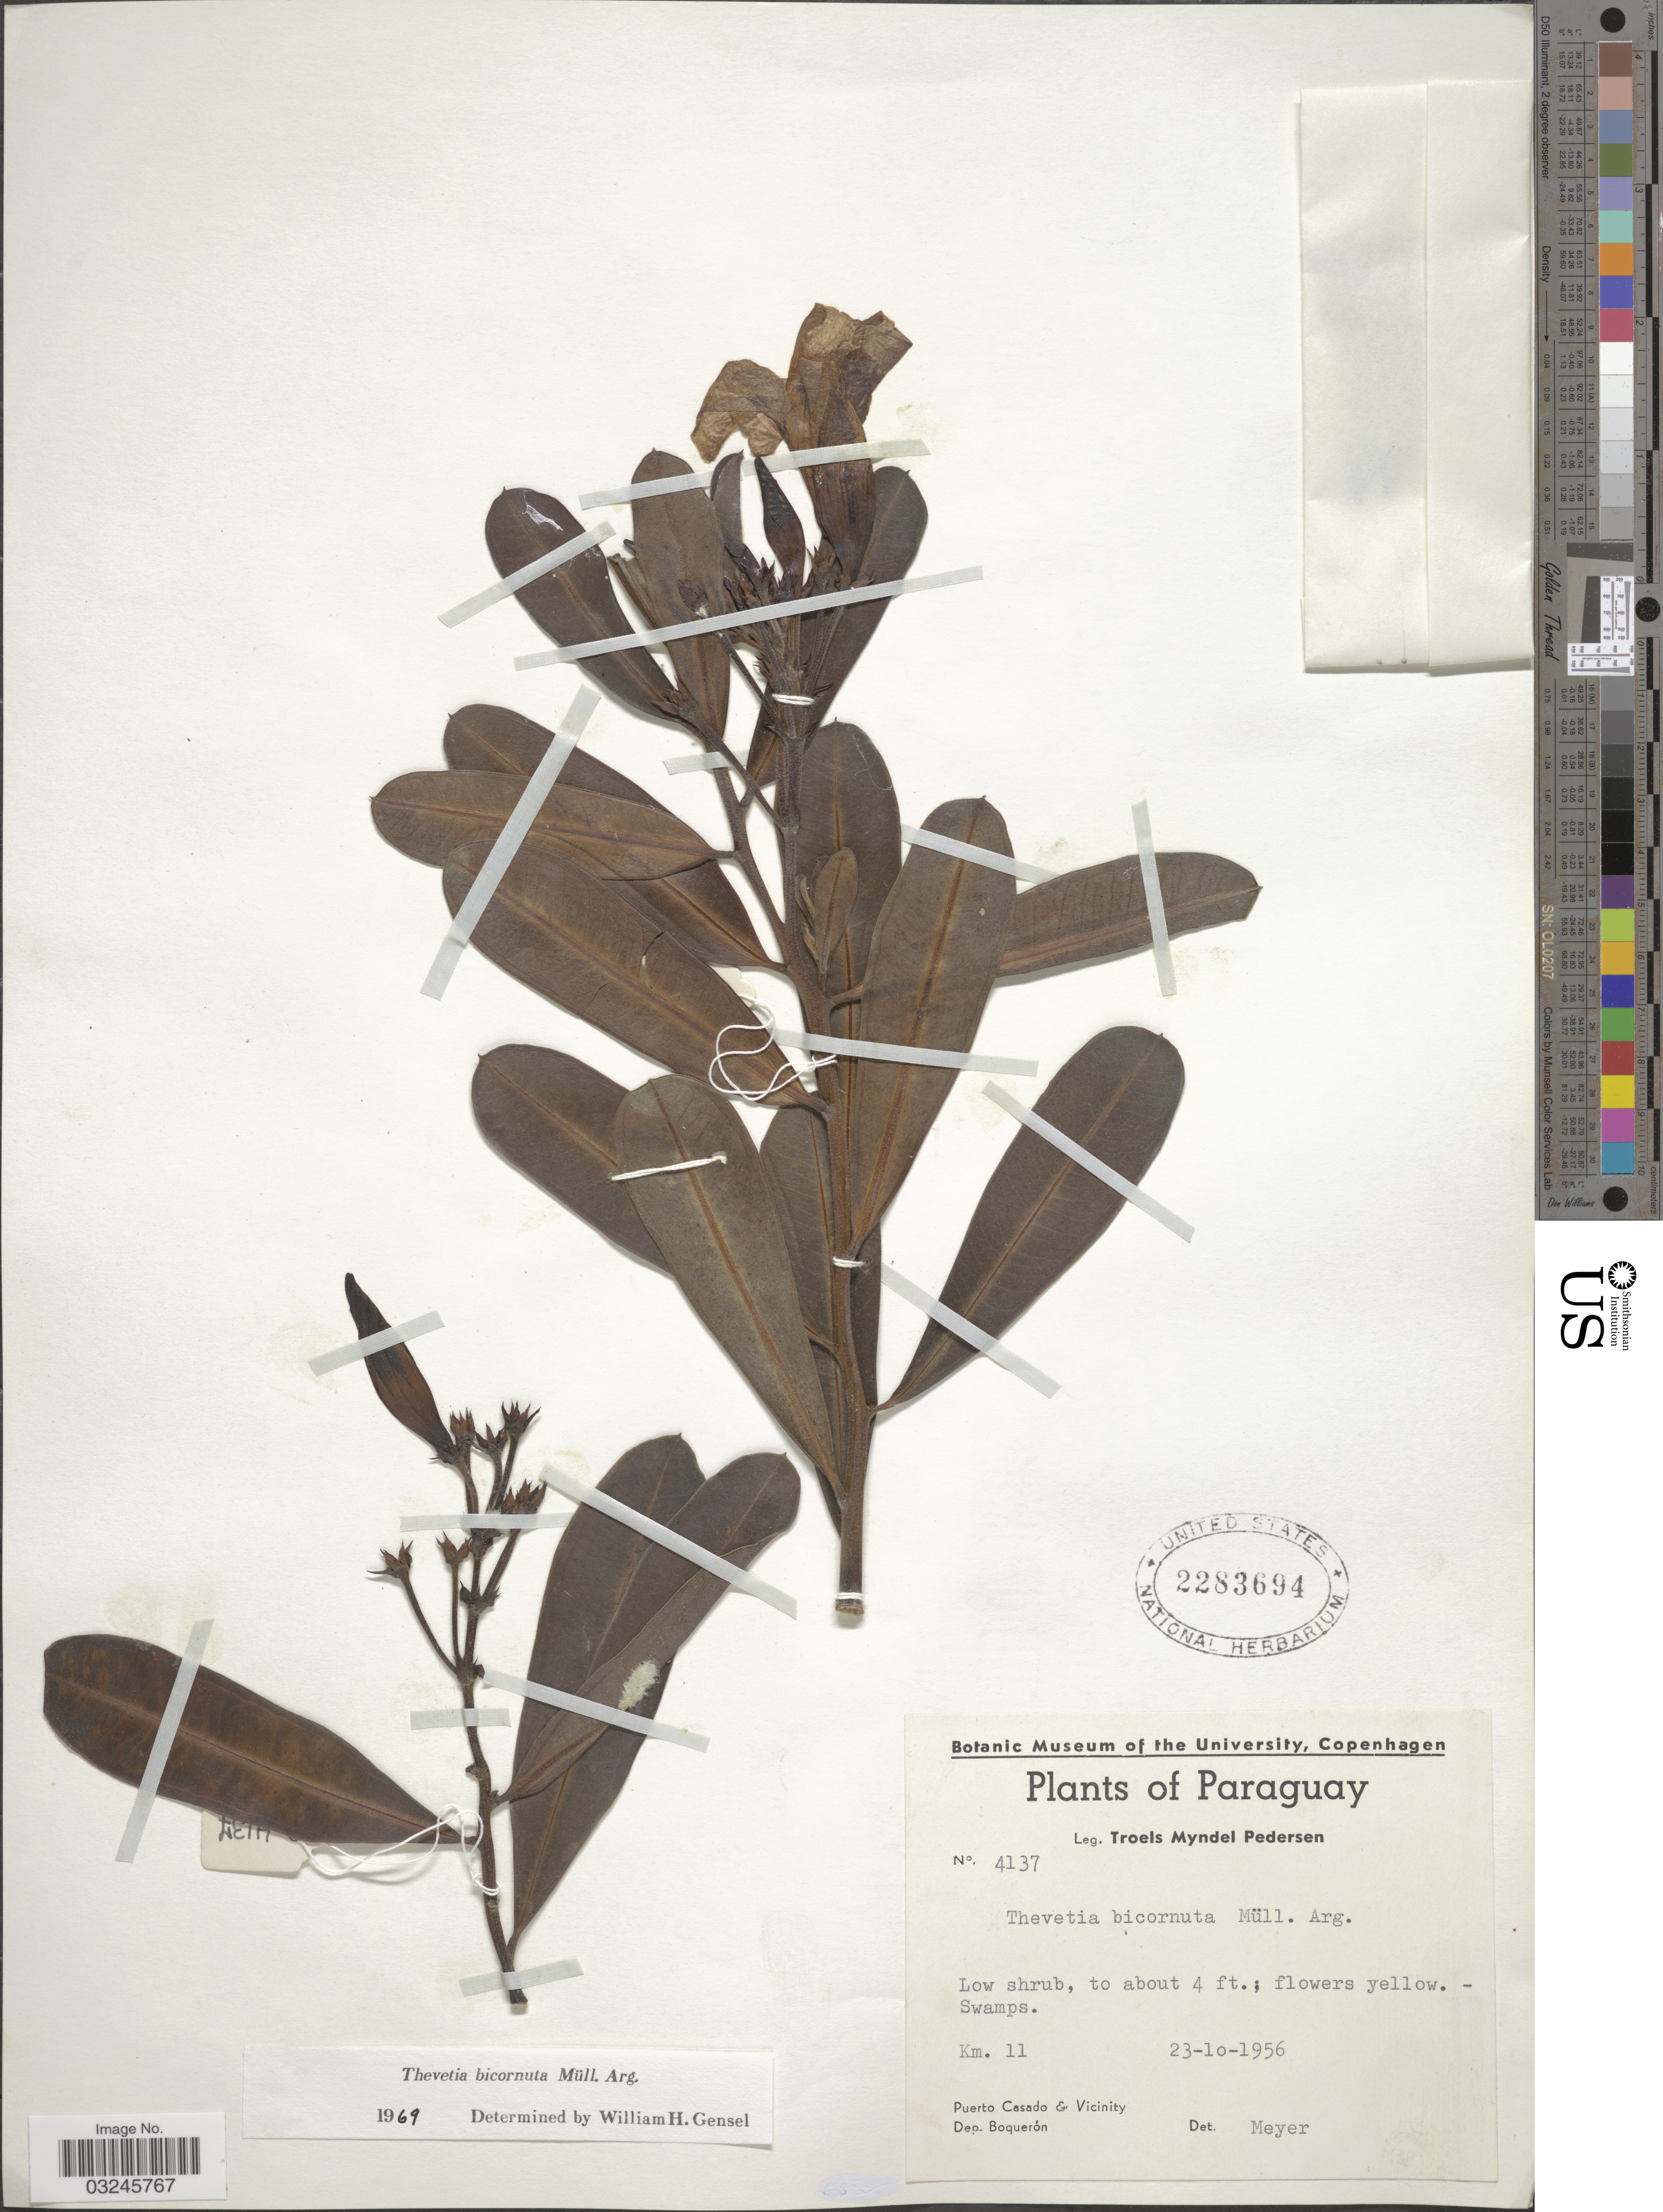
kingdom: Plantae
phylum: Tracheophyta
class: Magnoliopsida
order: Gentianales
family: Apocynaceae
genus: Thevetia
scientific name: Thevetia bicornuta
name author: Müll. Arg.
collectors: T. Pederson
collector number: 4137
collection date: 1956-10-23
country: Paraguay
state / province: Boqueron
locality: Km. 11, Puerto Casado & Vicinity, Dep. Boquerón.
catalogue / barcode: US 2283694